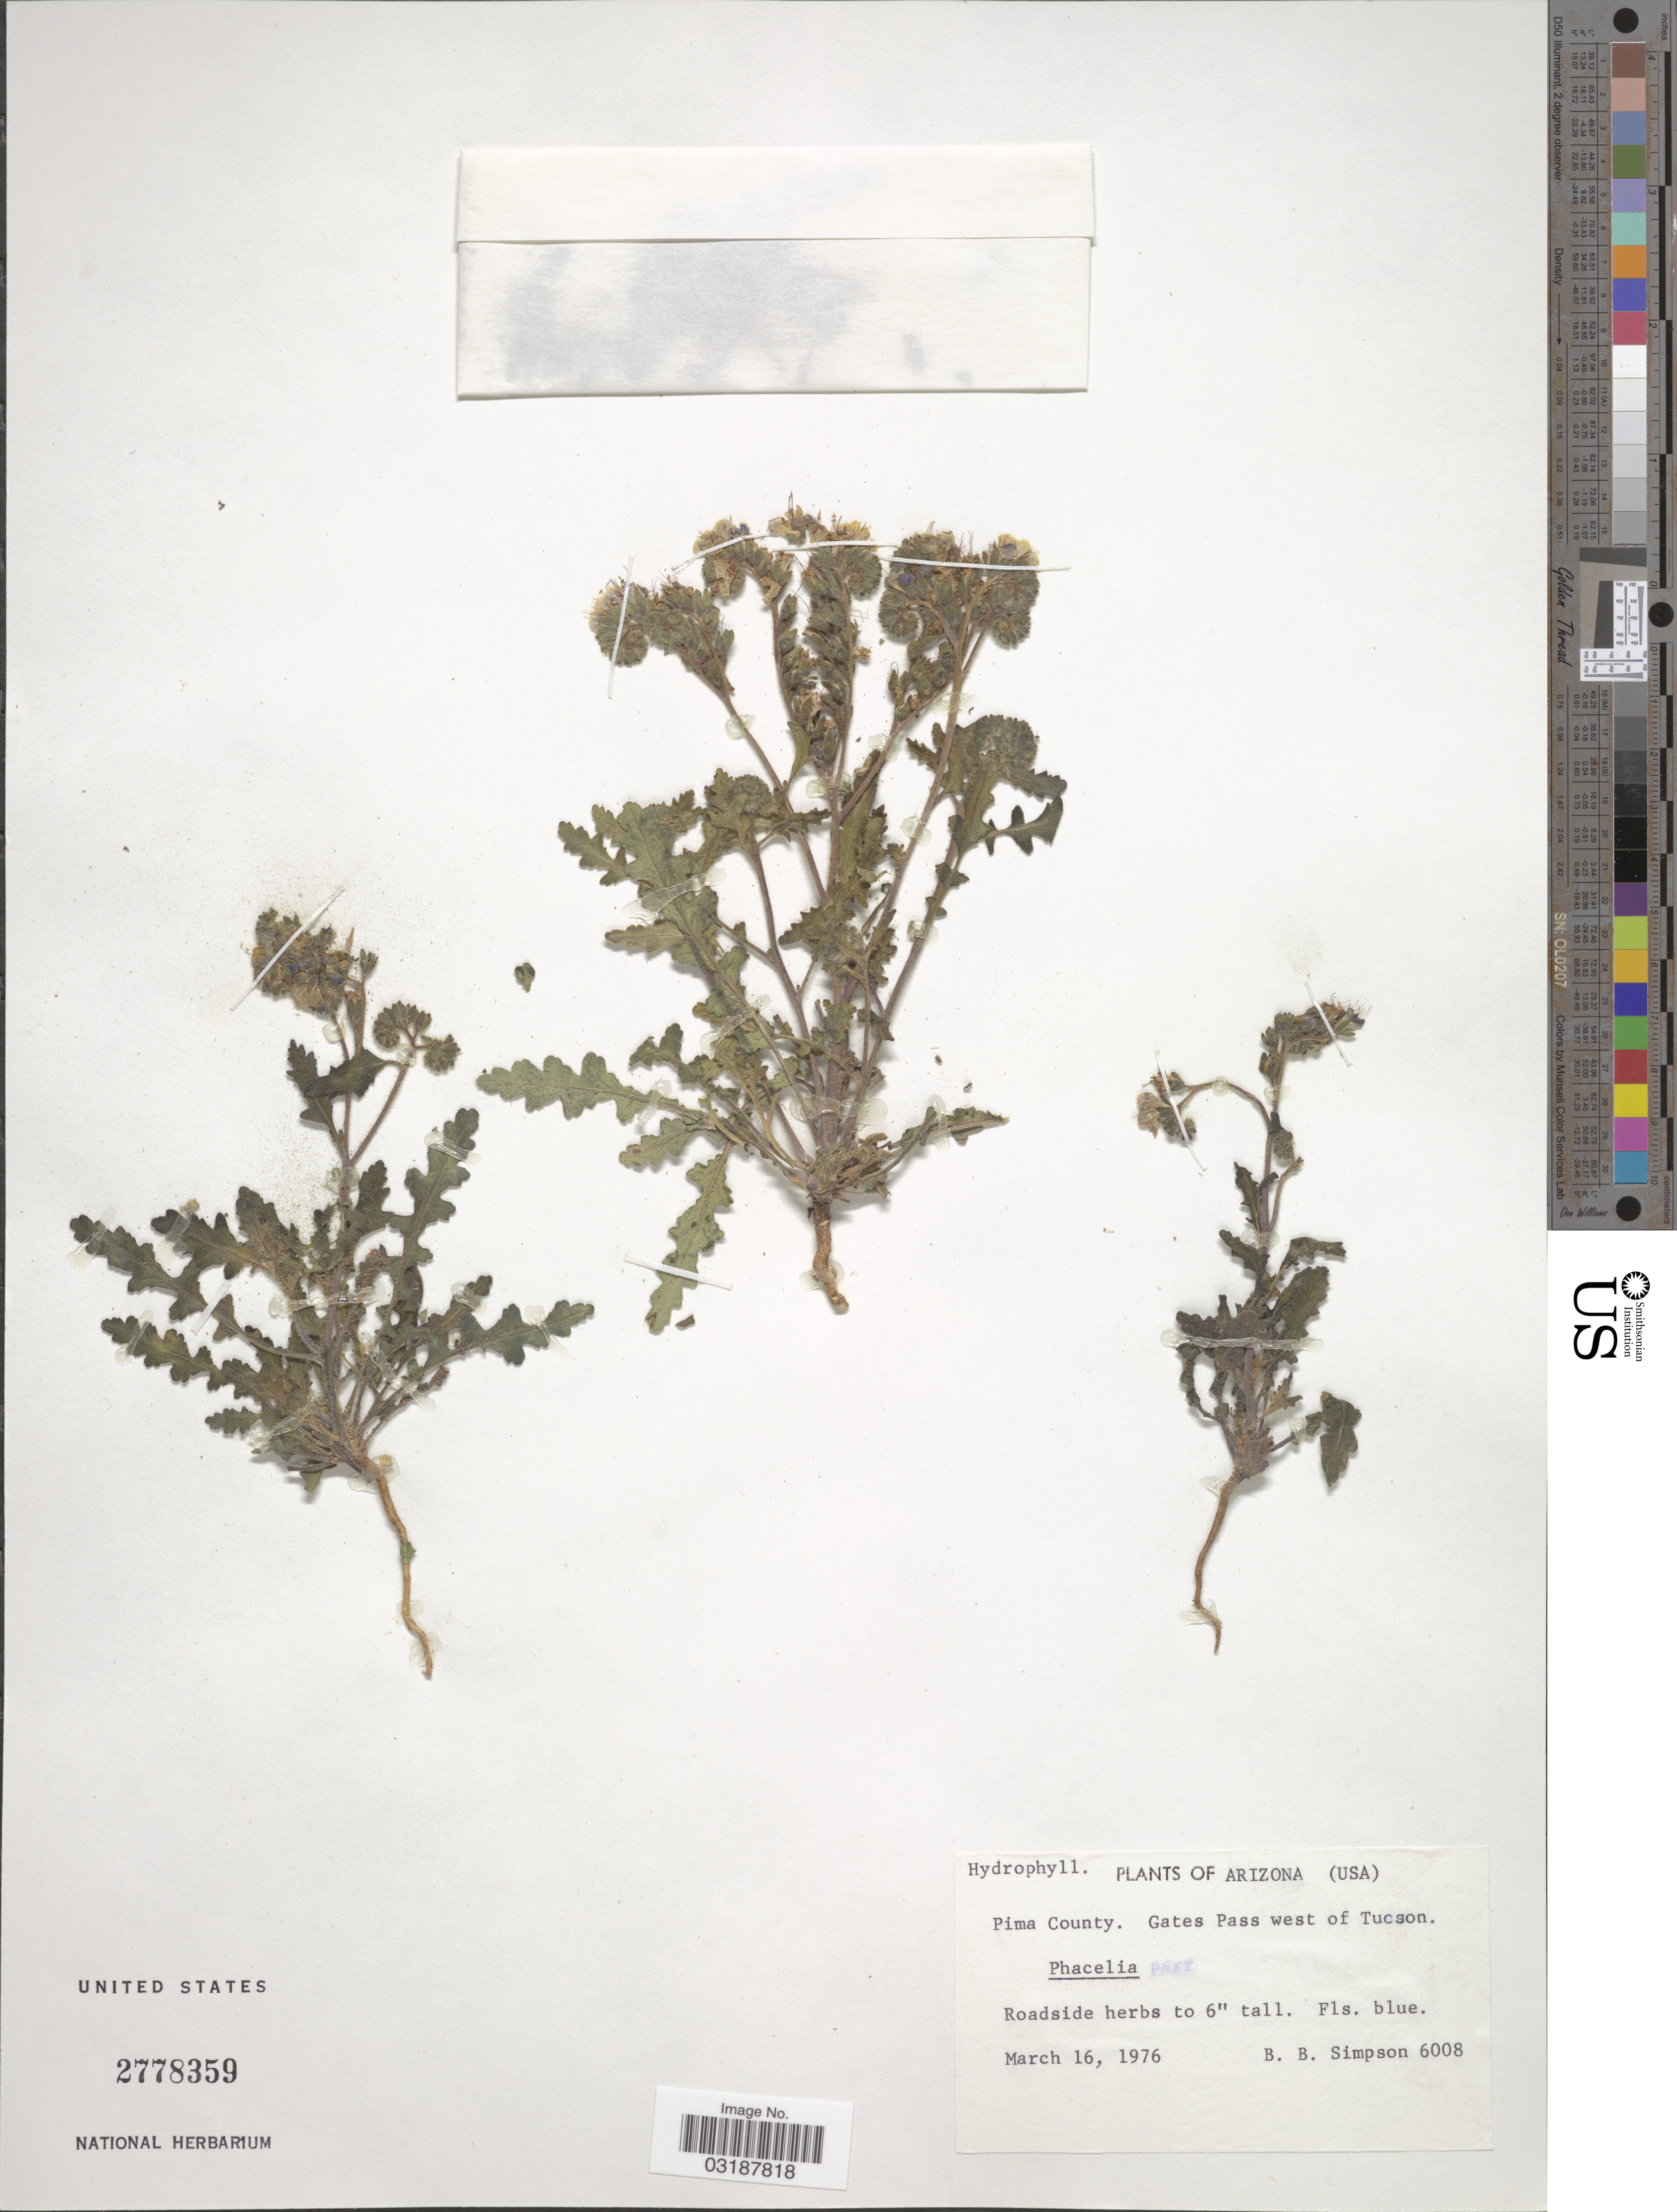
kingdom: Plantae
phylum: Tracheophyta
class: Magnoliopsida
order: Boraginales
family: Hydrophyllaceae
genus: Phacelia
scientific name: Phacelia sp.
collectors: B. Simpson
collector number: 6008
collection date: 1976-03-16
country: United States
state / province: Arizona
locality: Pima County, Gates Pass west of Tucson.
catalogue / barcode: US 2778359